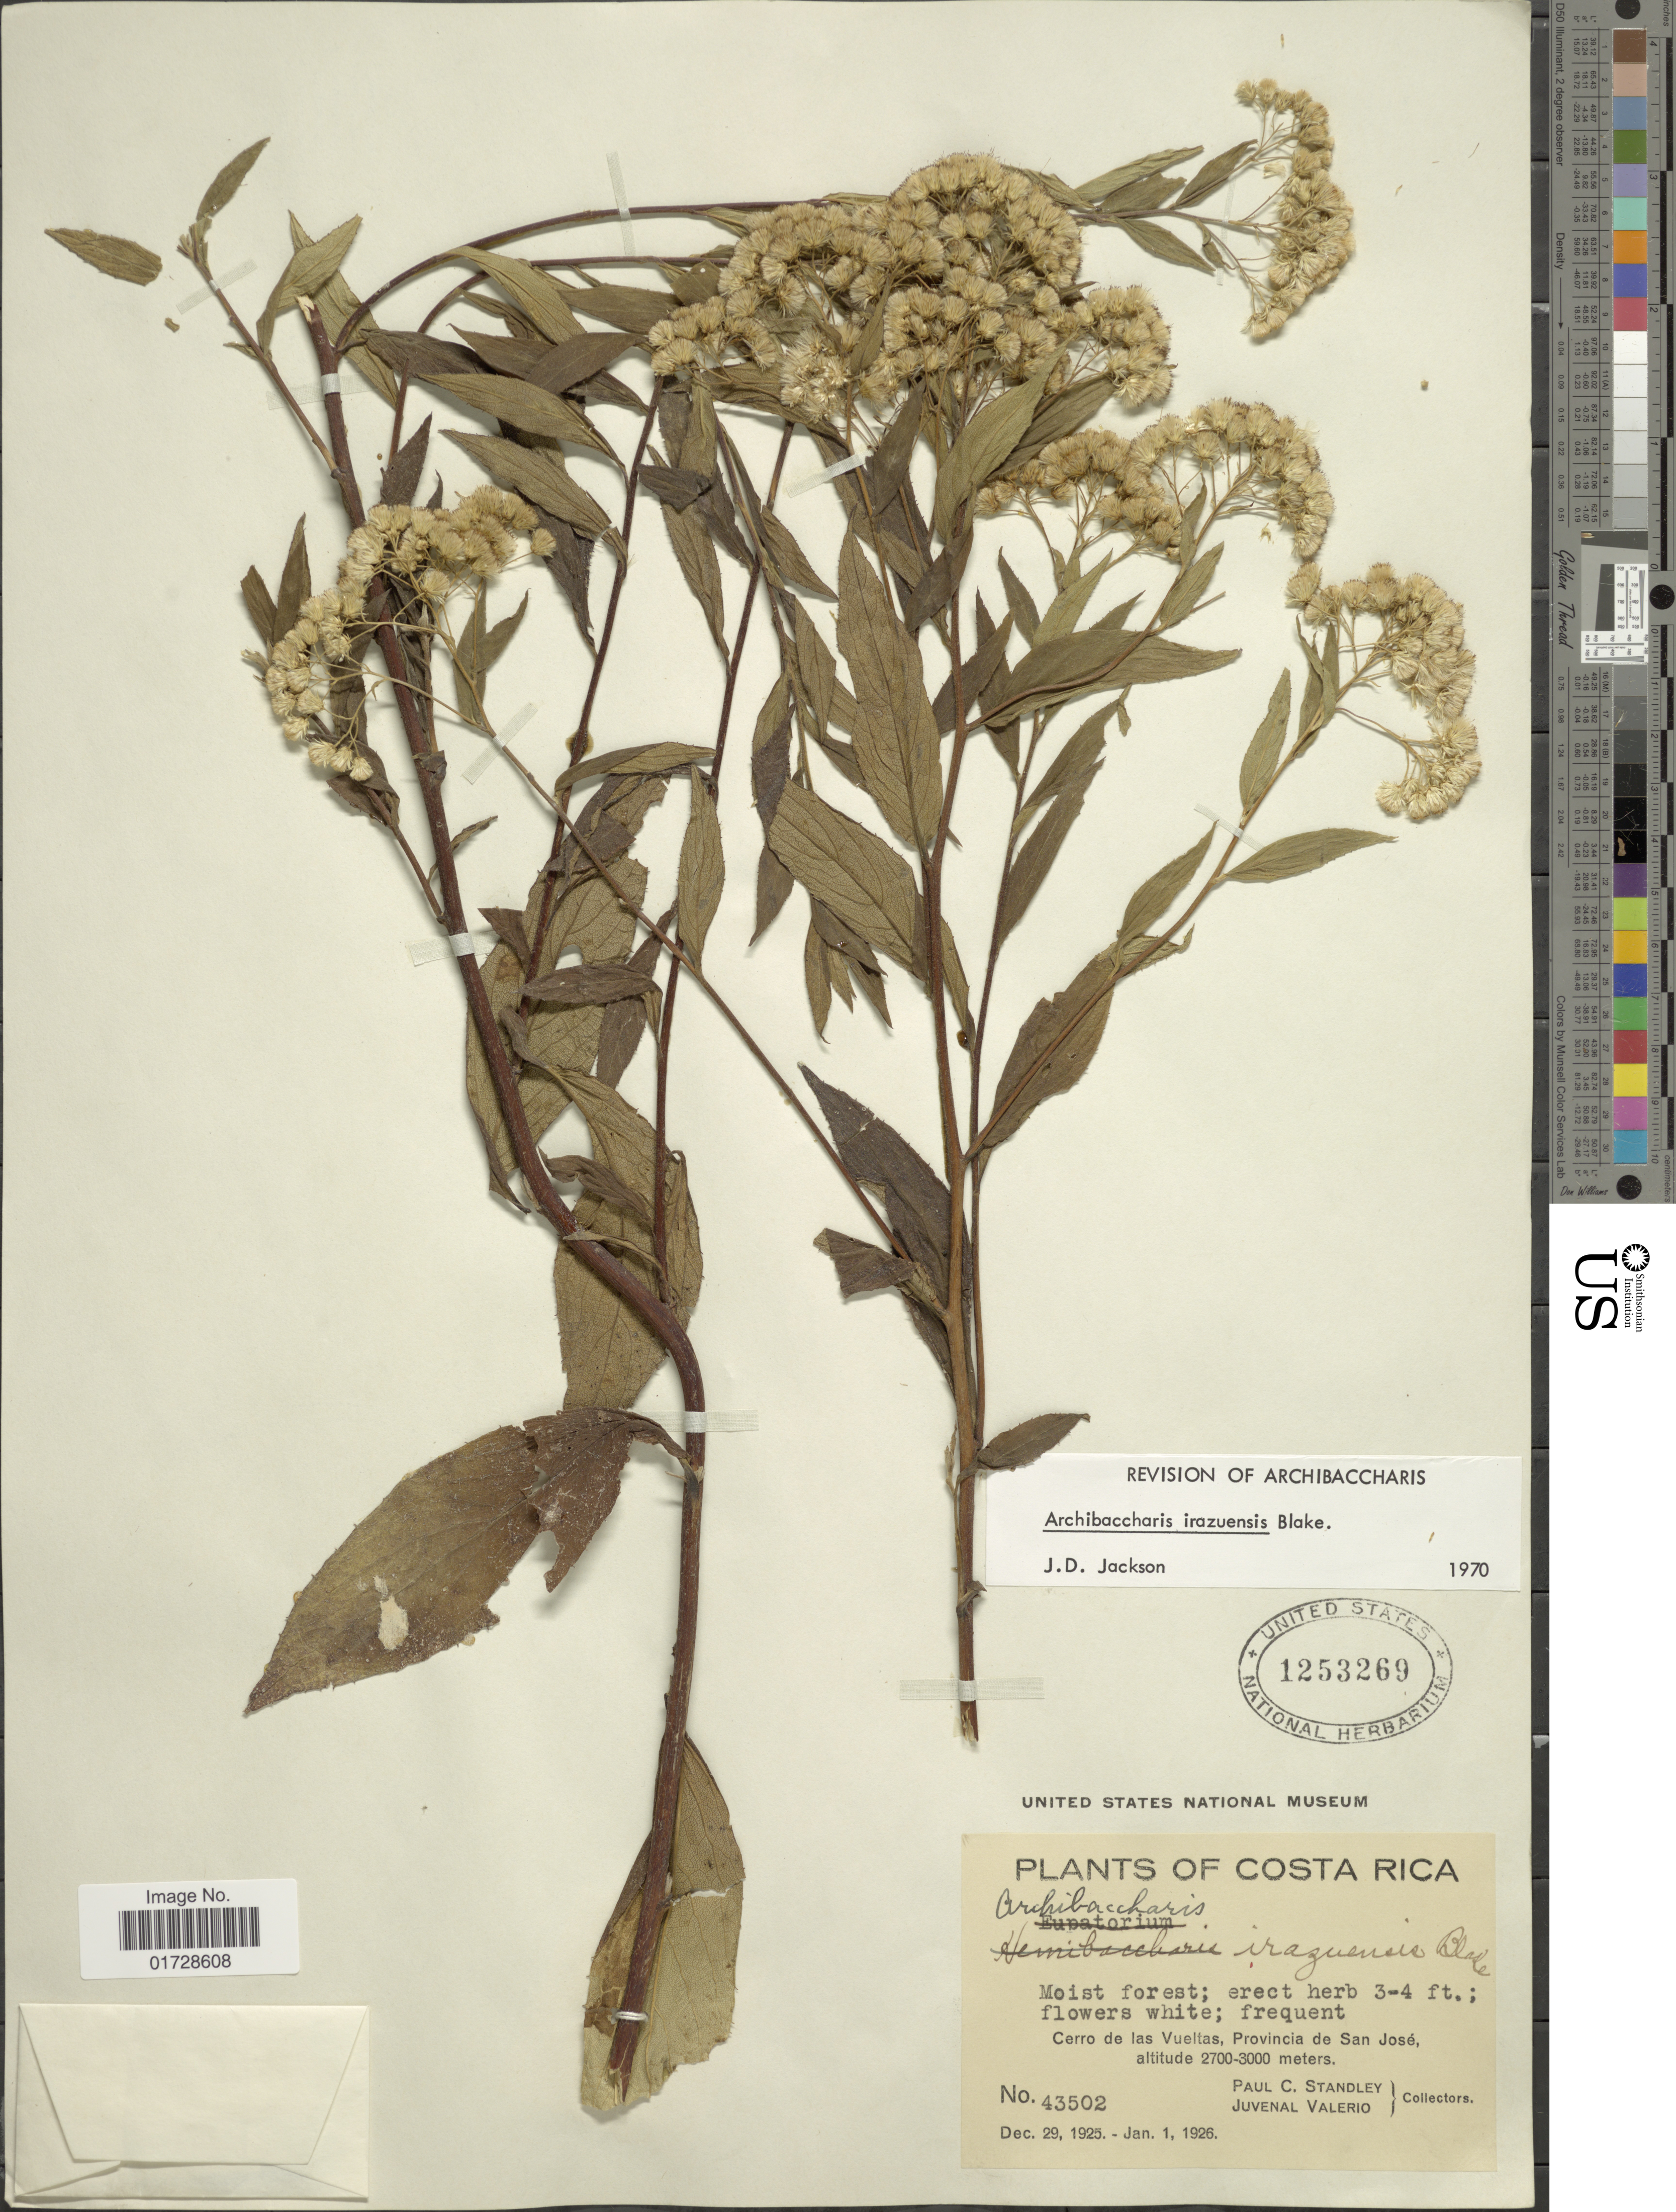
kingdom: Plantae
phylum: Tracheophyta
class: Magnoliopsida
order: Asterales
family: Asteraceae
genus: Archibaccharis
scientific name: Archibaccharis irazuensis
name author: (S.F. Blake) S.F. Blake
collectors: P. C. Standley & J. Valerio R.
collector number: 43502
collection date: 1925-12-29/1926-01-01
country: Costa Rica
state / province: San José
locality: Cerro de las Vueltas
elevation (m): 2700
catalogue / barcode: US 1253269